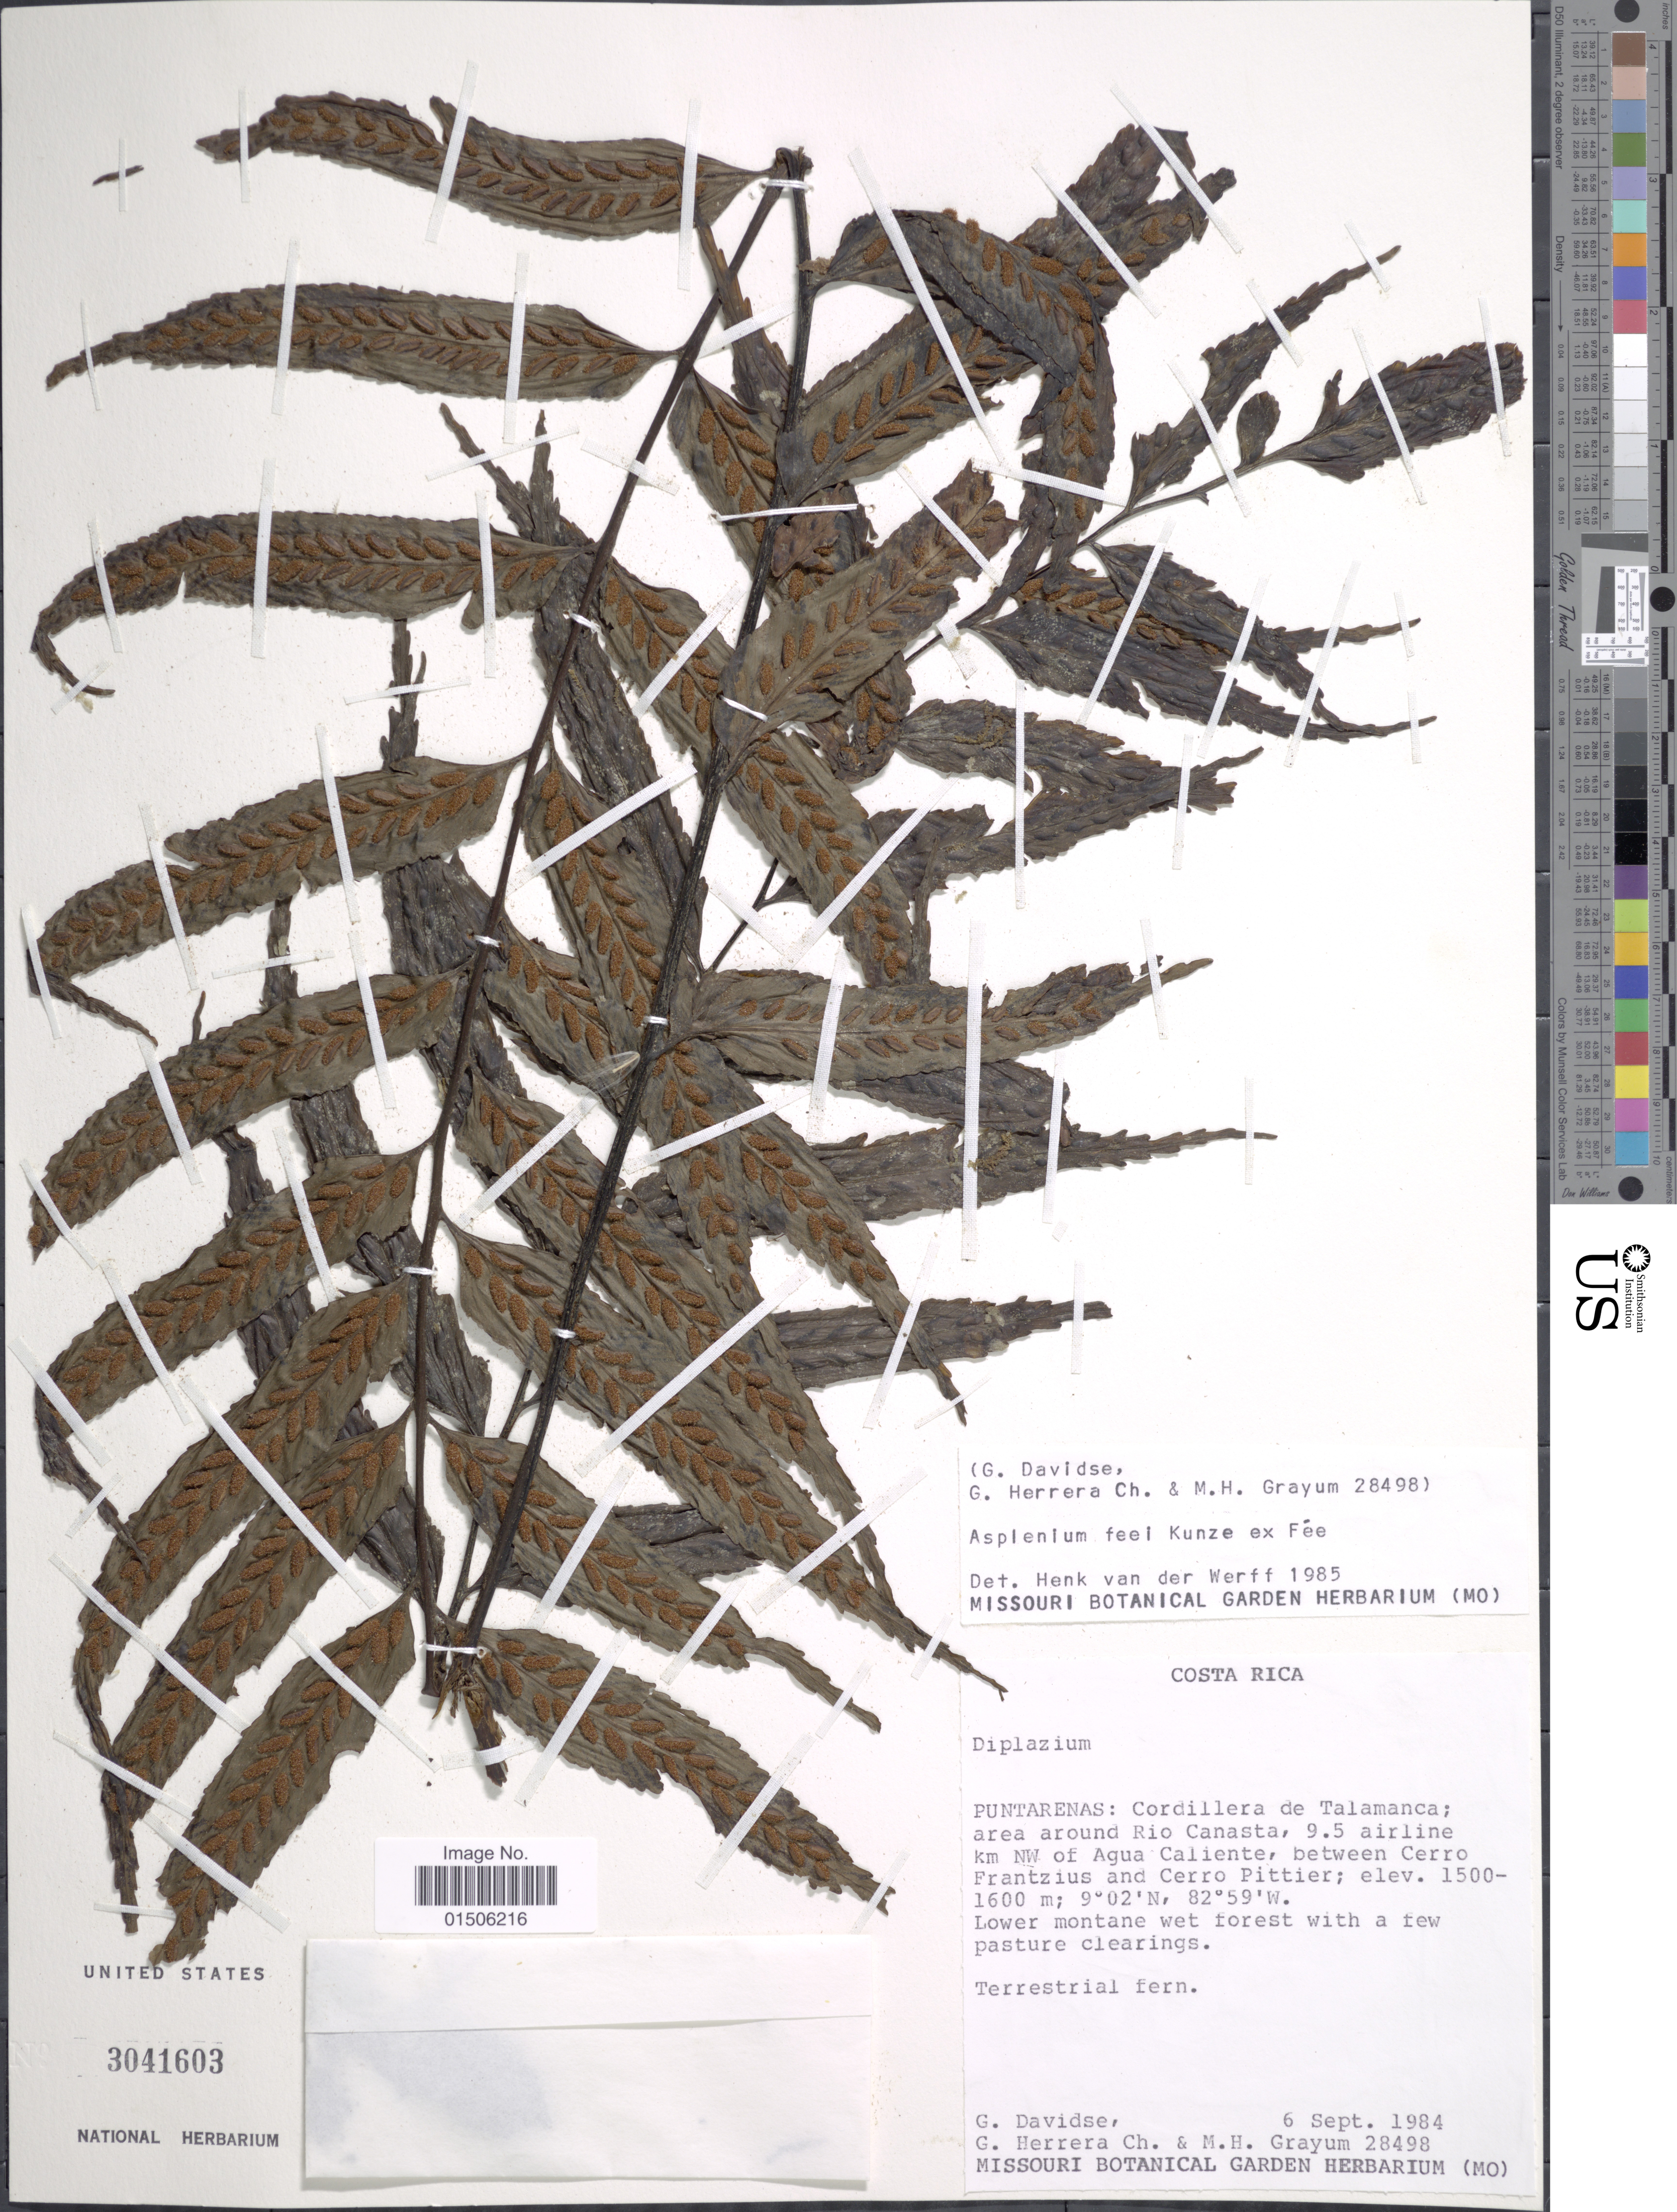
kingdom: Plantae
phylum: Tracheophyta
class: Polypodiopsida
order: Polypodiales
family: Aspleniaceae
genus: Asplenium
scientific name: Asplenium feei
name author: Kunze ex Fée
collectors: G. Davidse, G. Herrera Ch. & M. H. Grayum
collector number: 28498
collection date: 1984-09-06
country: Costa Rica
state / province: Puntarenas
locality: Cordillera de Talamanca; area around Rio Canasta, 9.5 airline km NW of Agua Caliente, between Cerro Frantzius and Cerro Pittier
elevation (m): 1500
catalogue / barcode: US 3041603